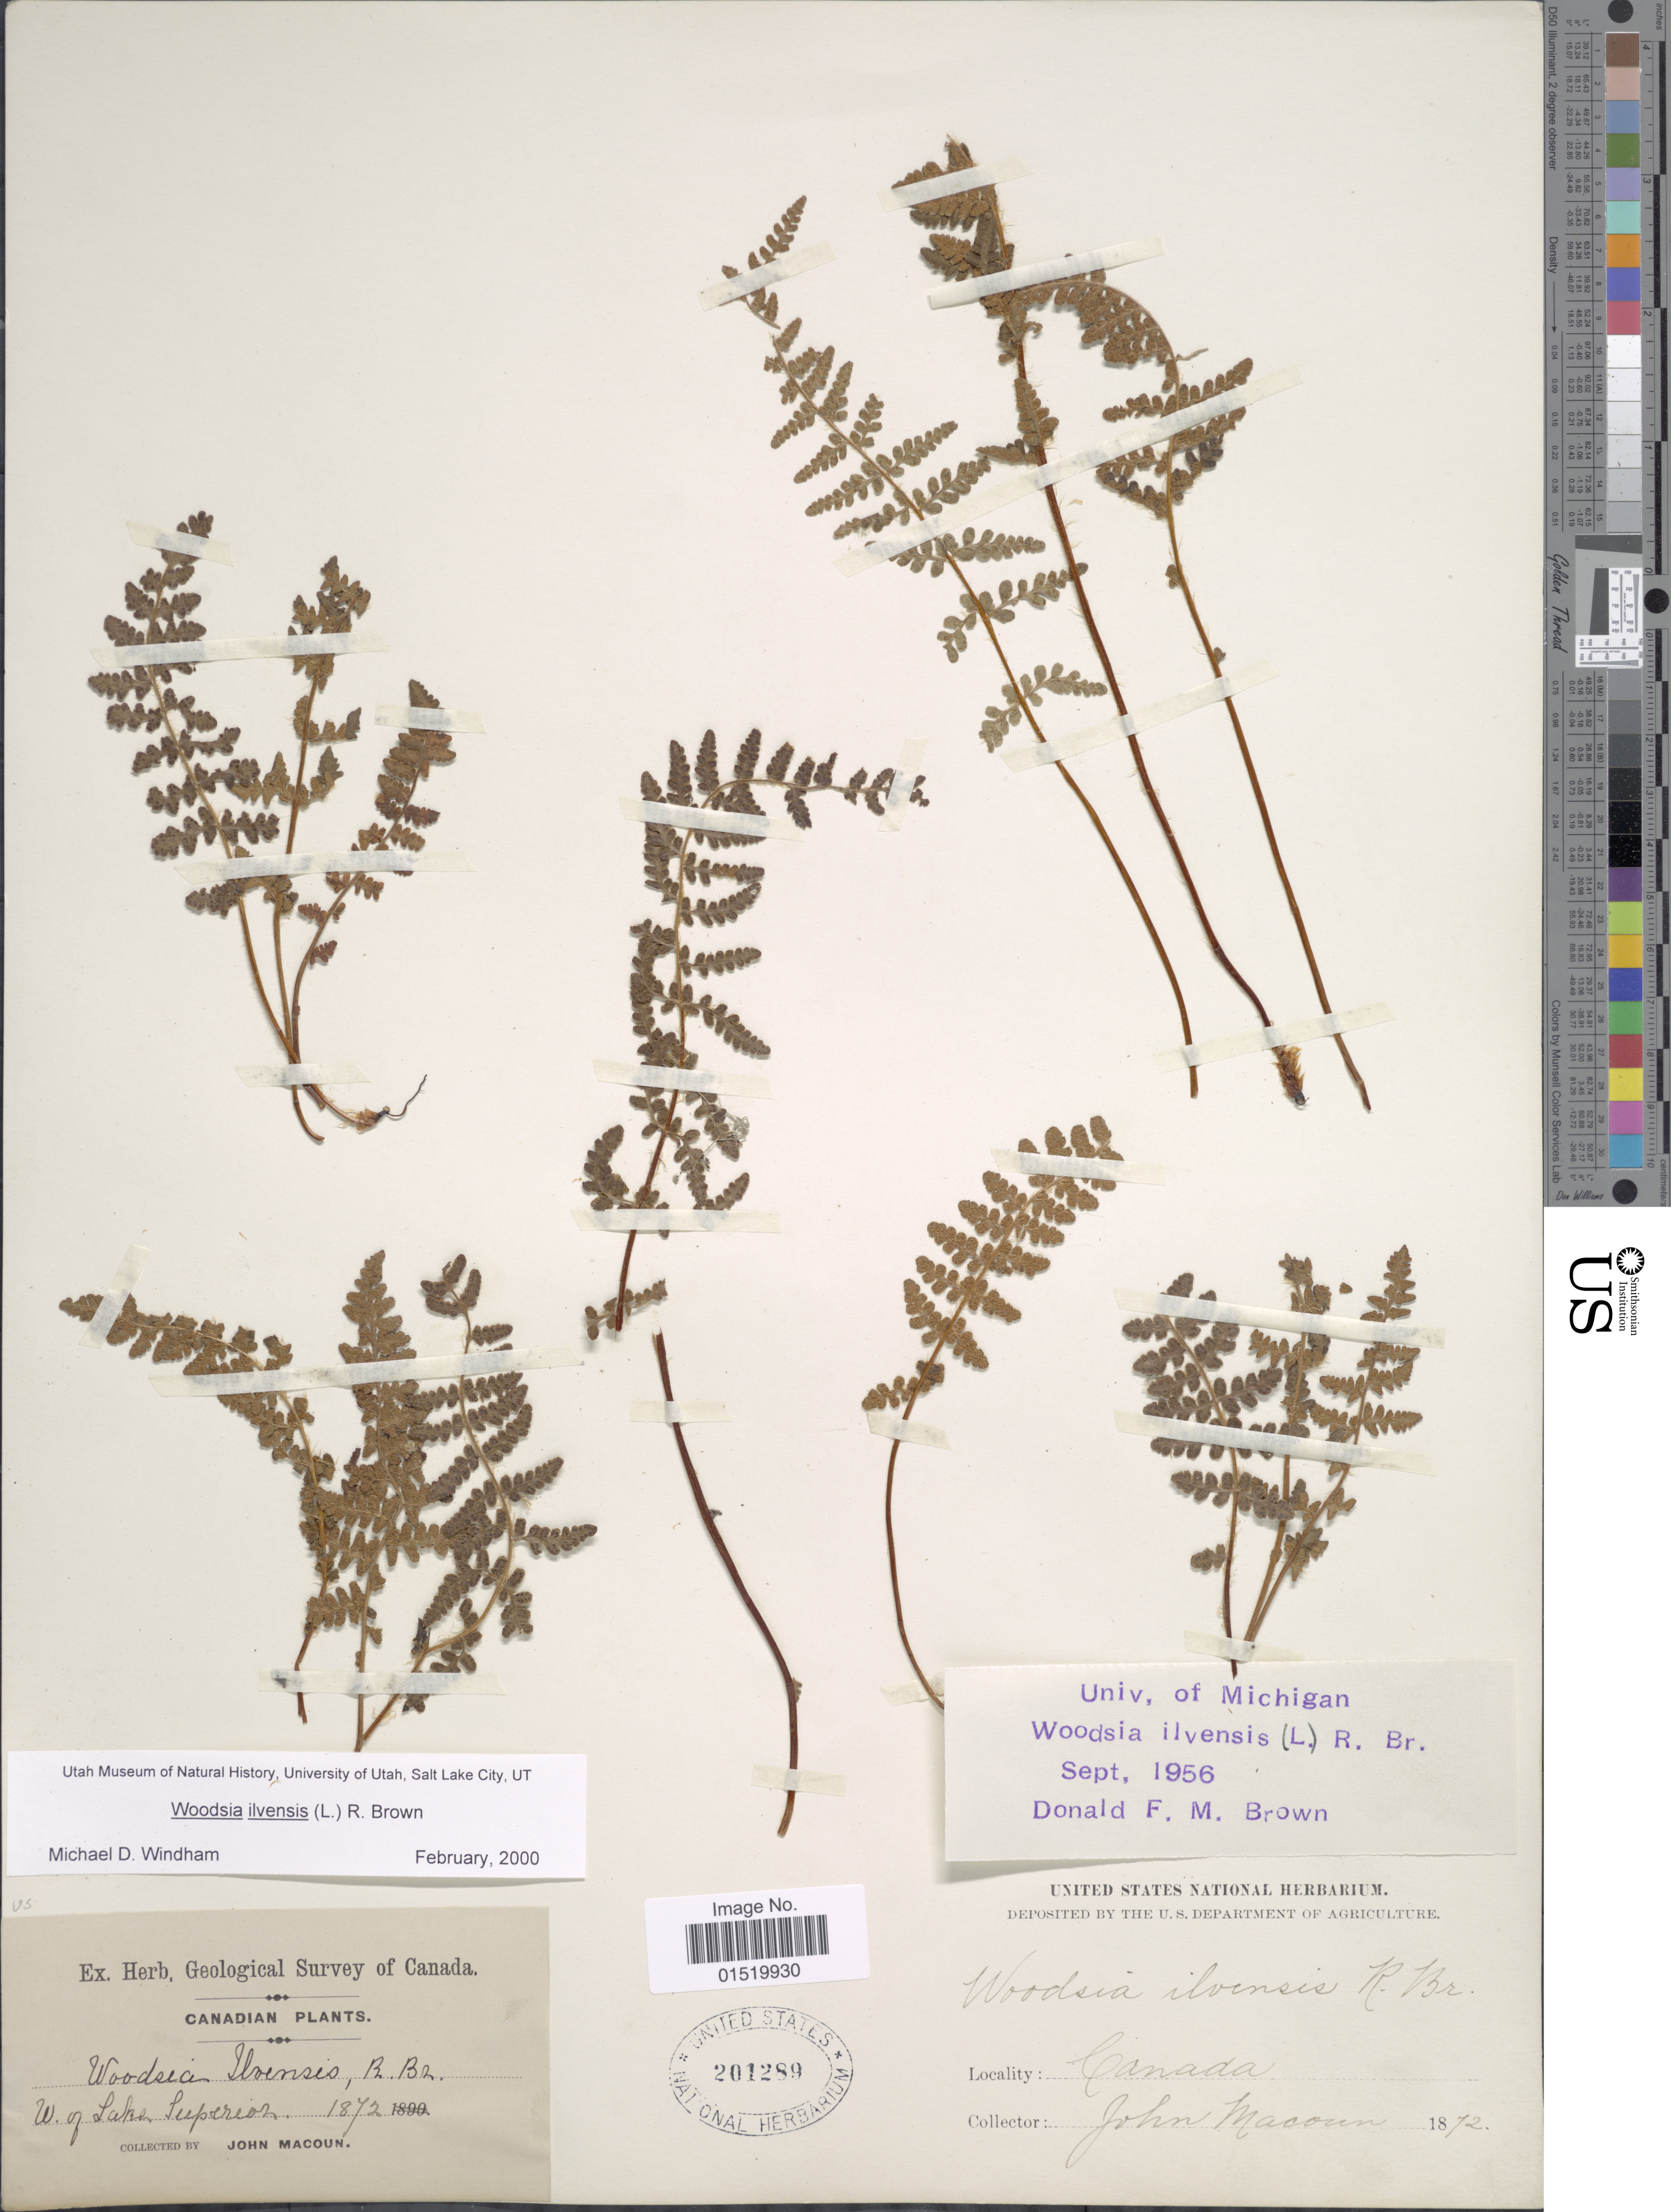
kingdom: Plantae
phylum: Tracheophyta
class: Polypodiopsida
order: Polypodiales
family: Woodsiaceae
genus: Woodsia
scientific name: Woodsia ilvensis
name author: (L.) R. Br.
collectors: J. Macoun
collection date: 1872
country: Canada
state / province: Quebec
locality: W. of Lake Superior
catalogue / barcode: US 201289